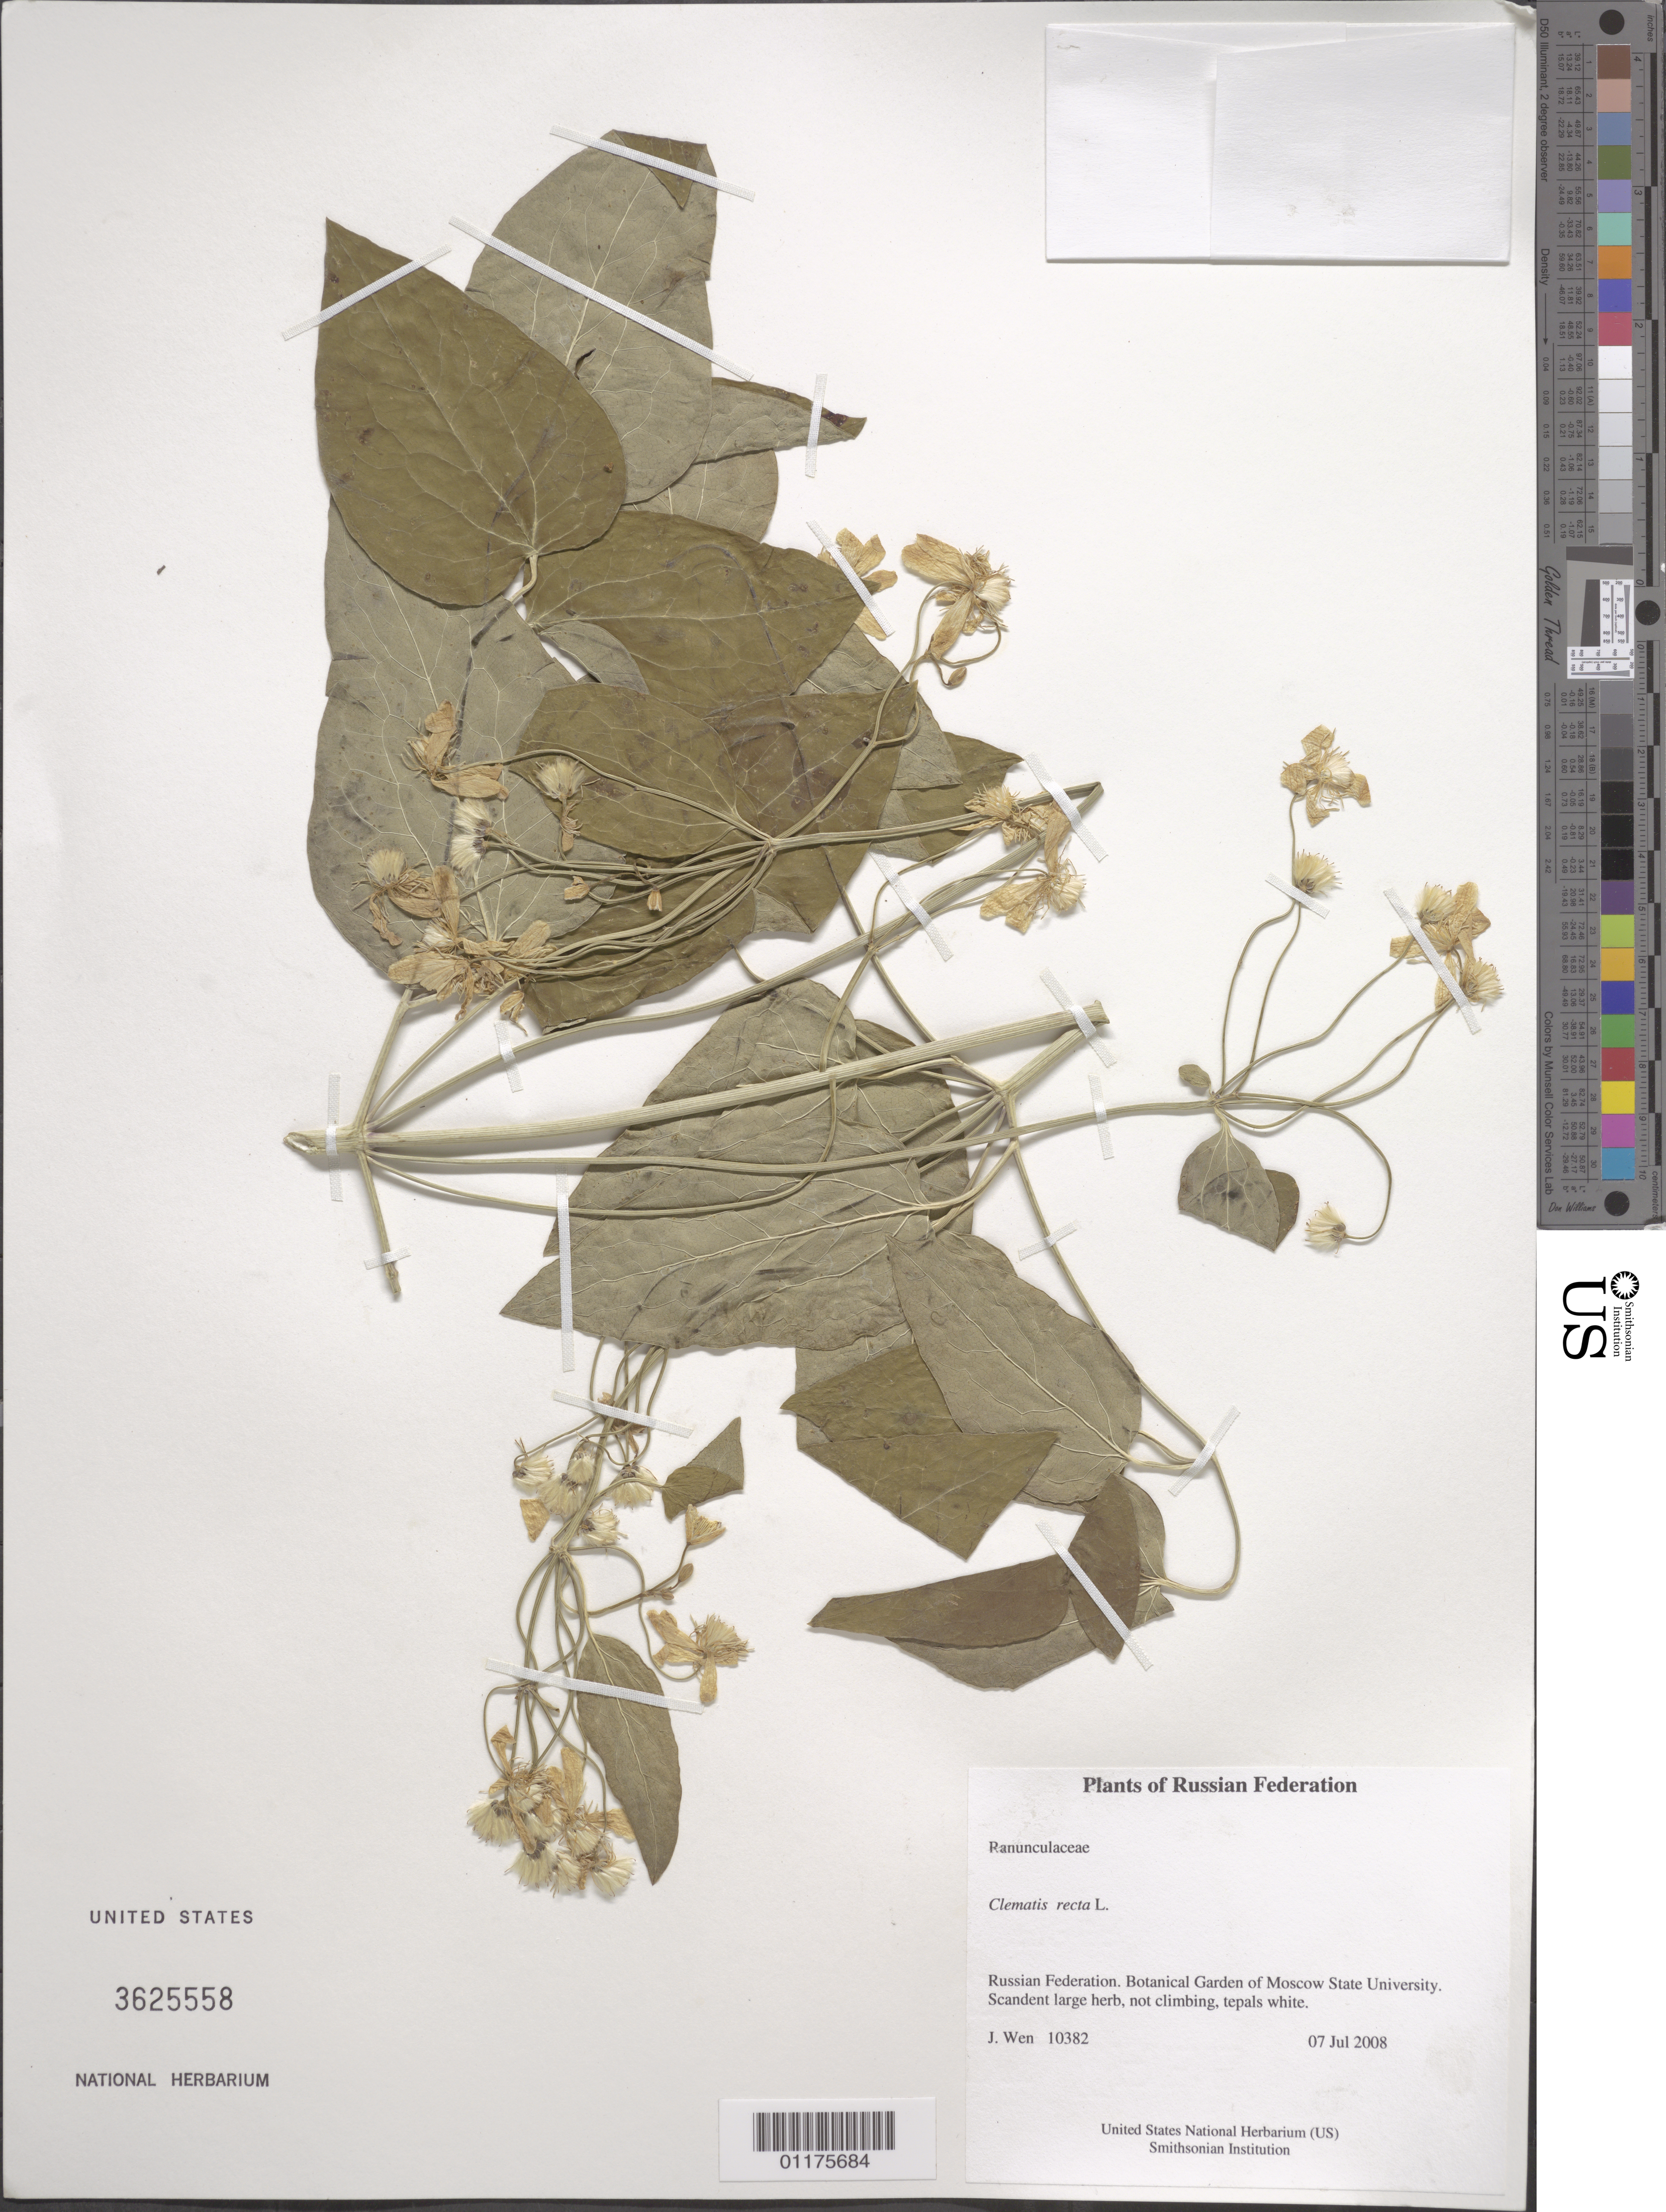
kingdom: Plantae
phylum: Tracheophyta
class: Magnoliopsida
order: Ranunculales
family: Ranunculaceae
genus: Clematis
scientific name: Clematis recta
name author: L.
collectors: J. Wen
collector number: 10382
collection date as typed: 07 Jul 2008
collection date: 2008-07-07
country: Russian Federation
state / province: Moscow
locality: Botanical Garden of Moscow State University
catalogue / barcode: US 3625558